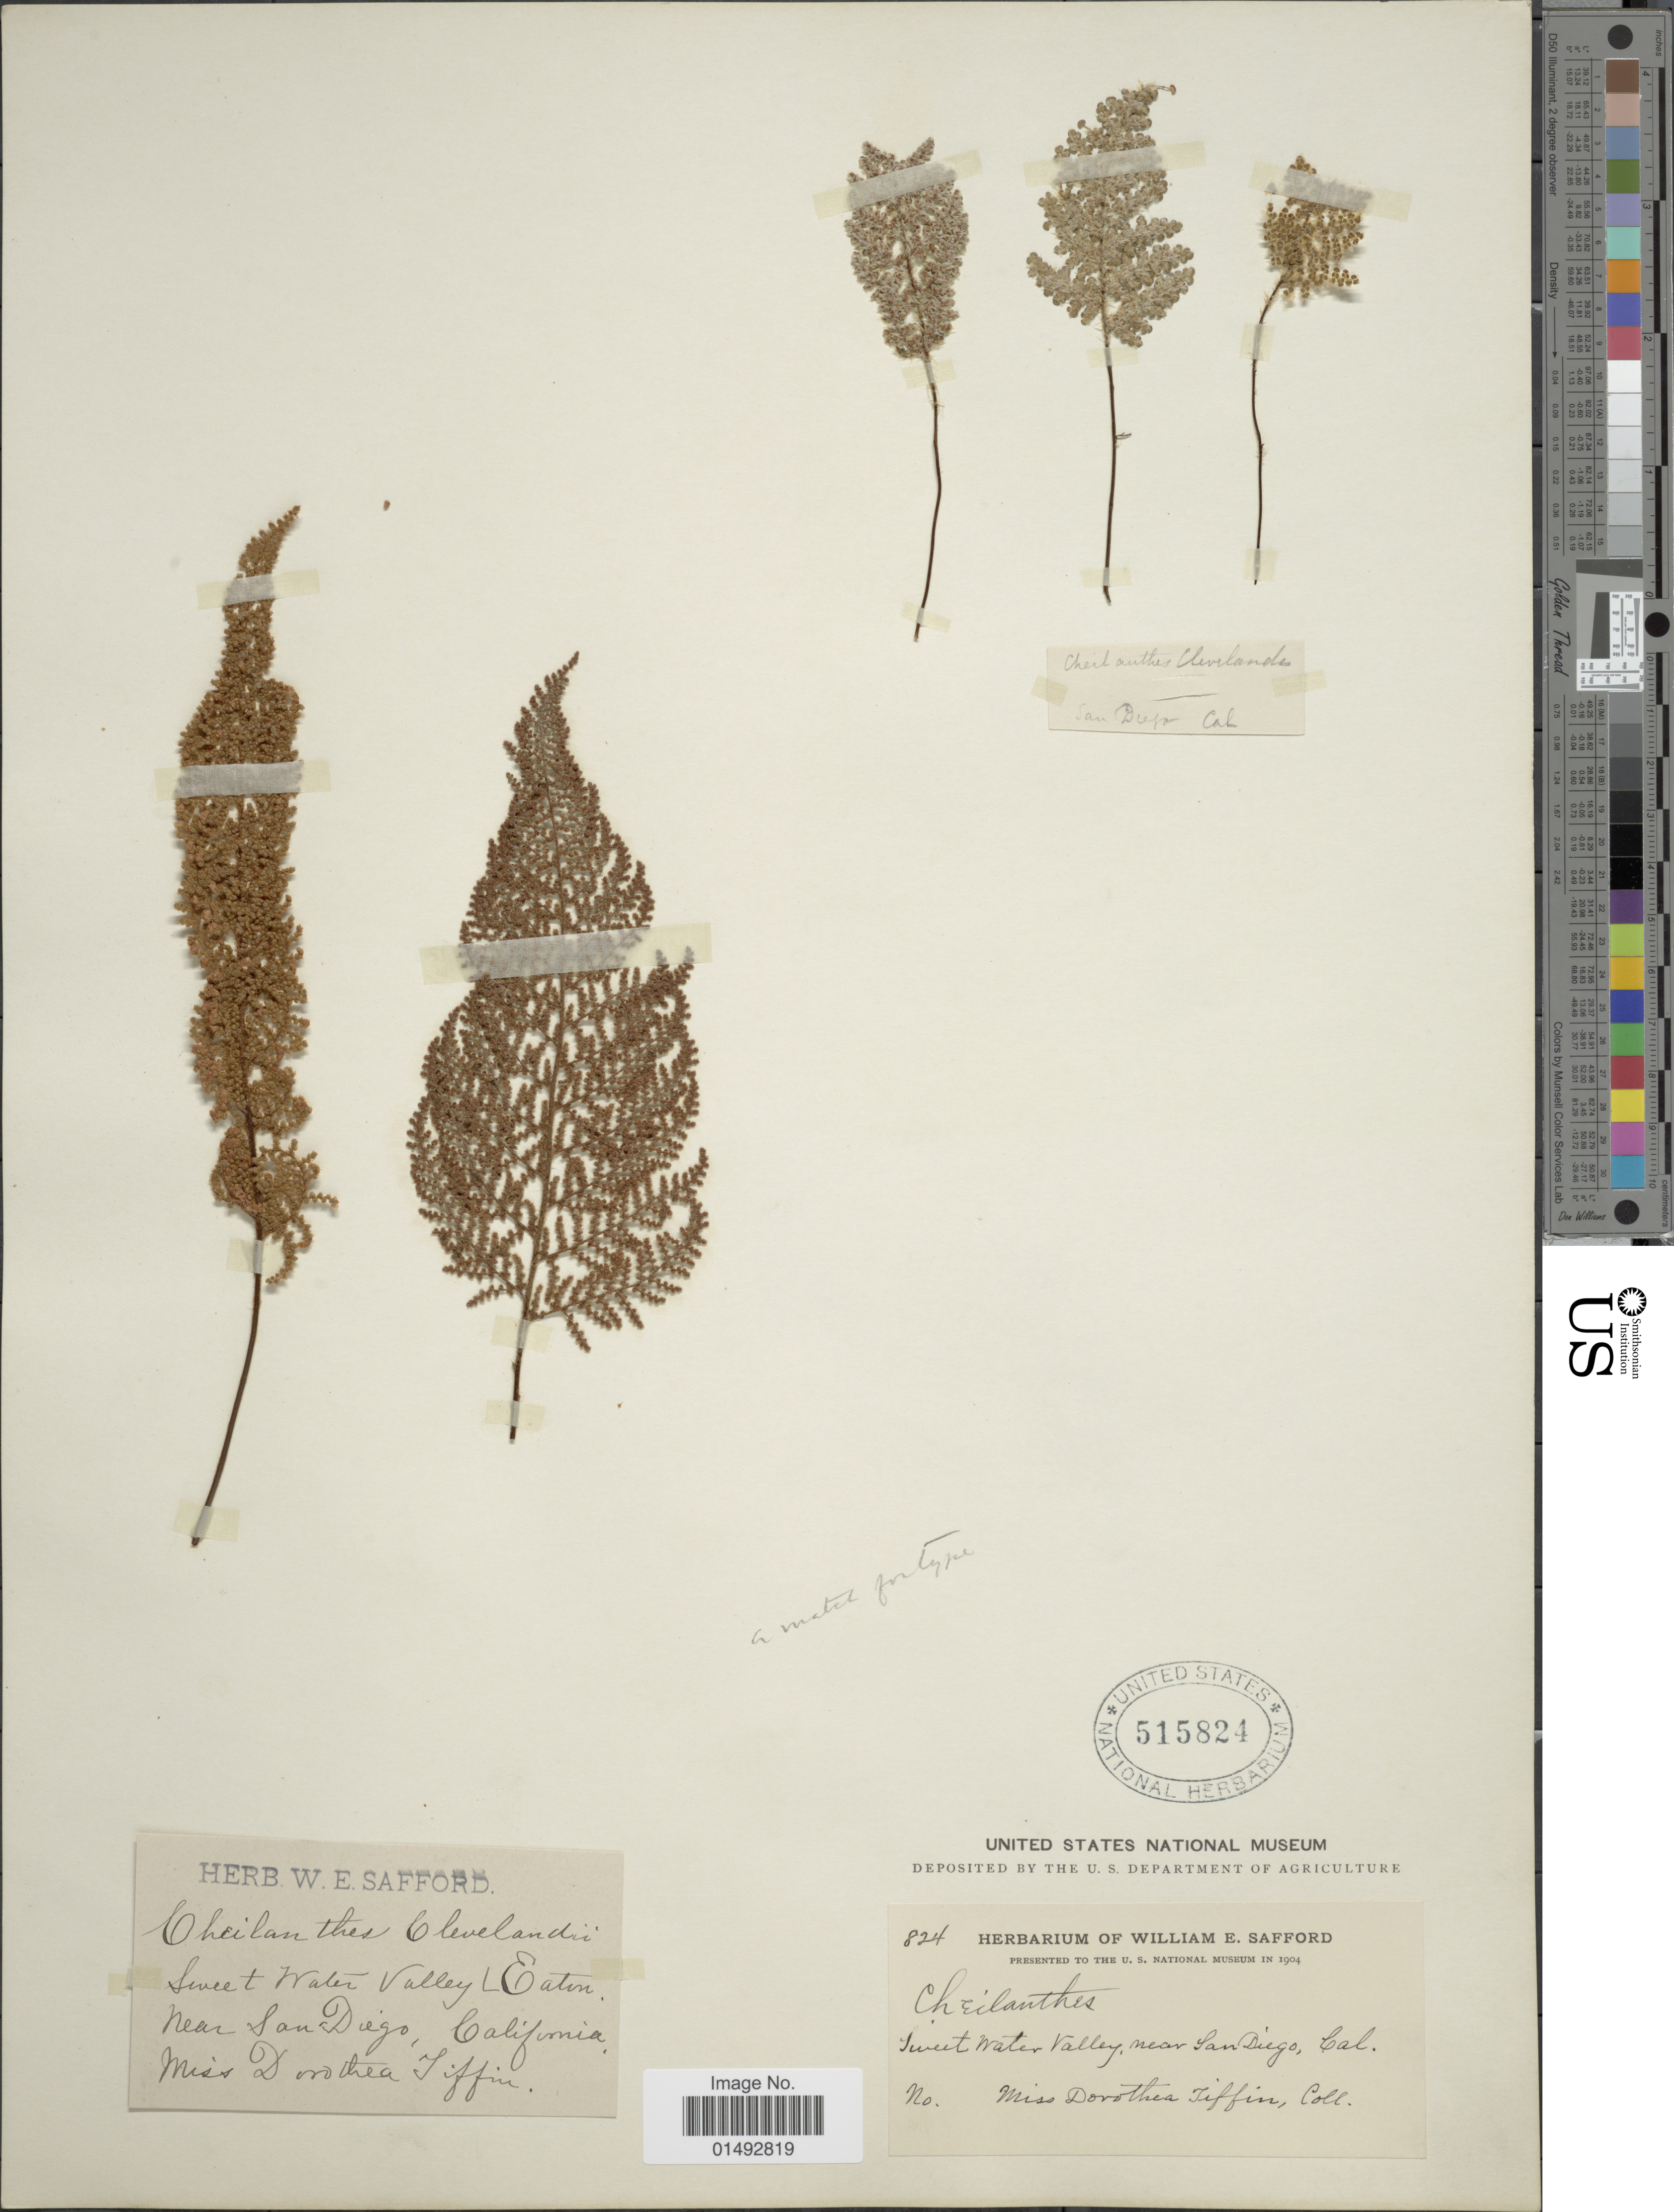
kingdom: Plantae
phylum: Tracheophyta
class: Polypodiopsida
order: Polypodiales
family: Pteridaceae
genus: Myriopteris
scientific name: Myriopteris clevelandii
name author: (D.C. Eaton) Grusz & Windham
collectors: D. Tiffin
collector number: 824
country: United States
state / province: California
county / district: San Diego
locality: Sweet Water Valley, near San Diego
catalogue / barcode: US 515824